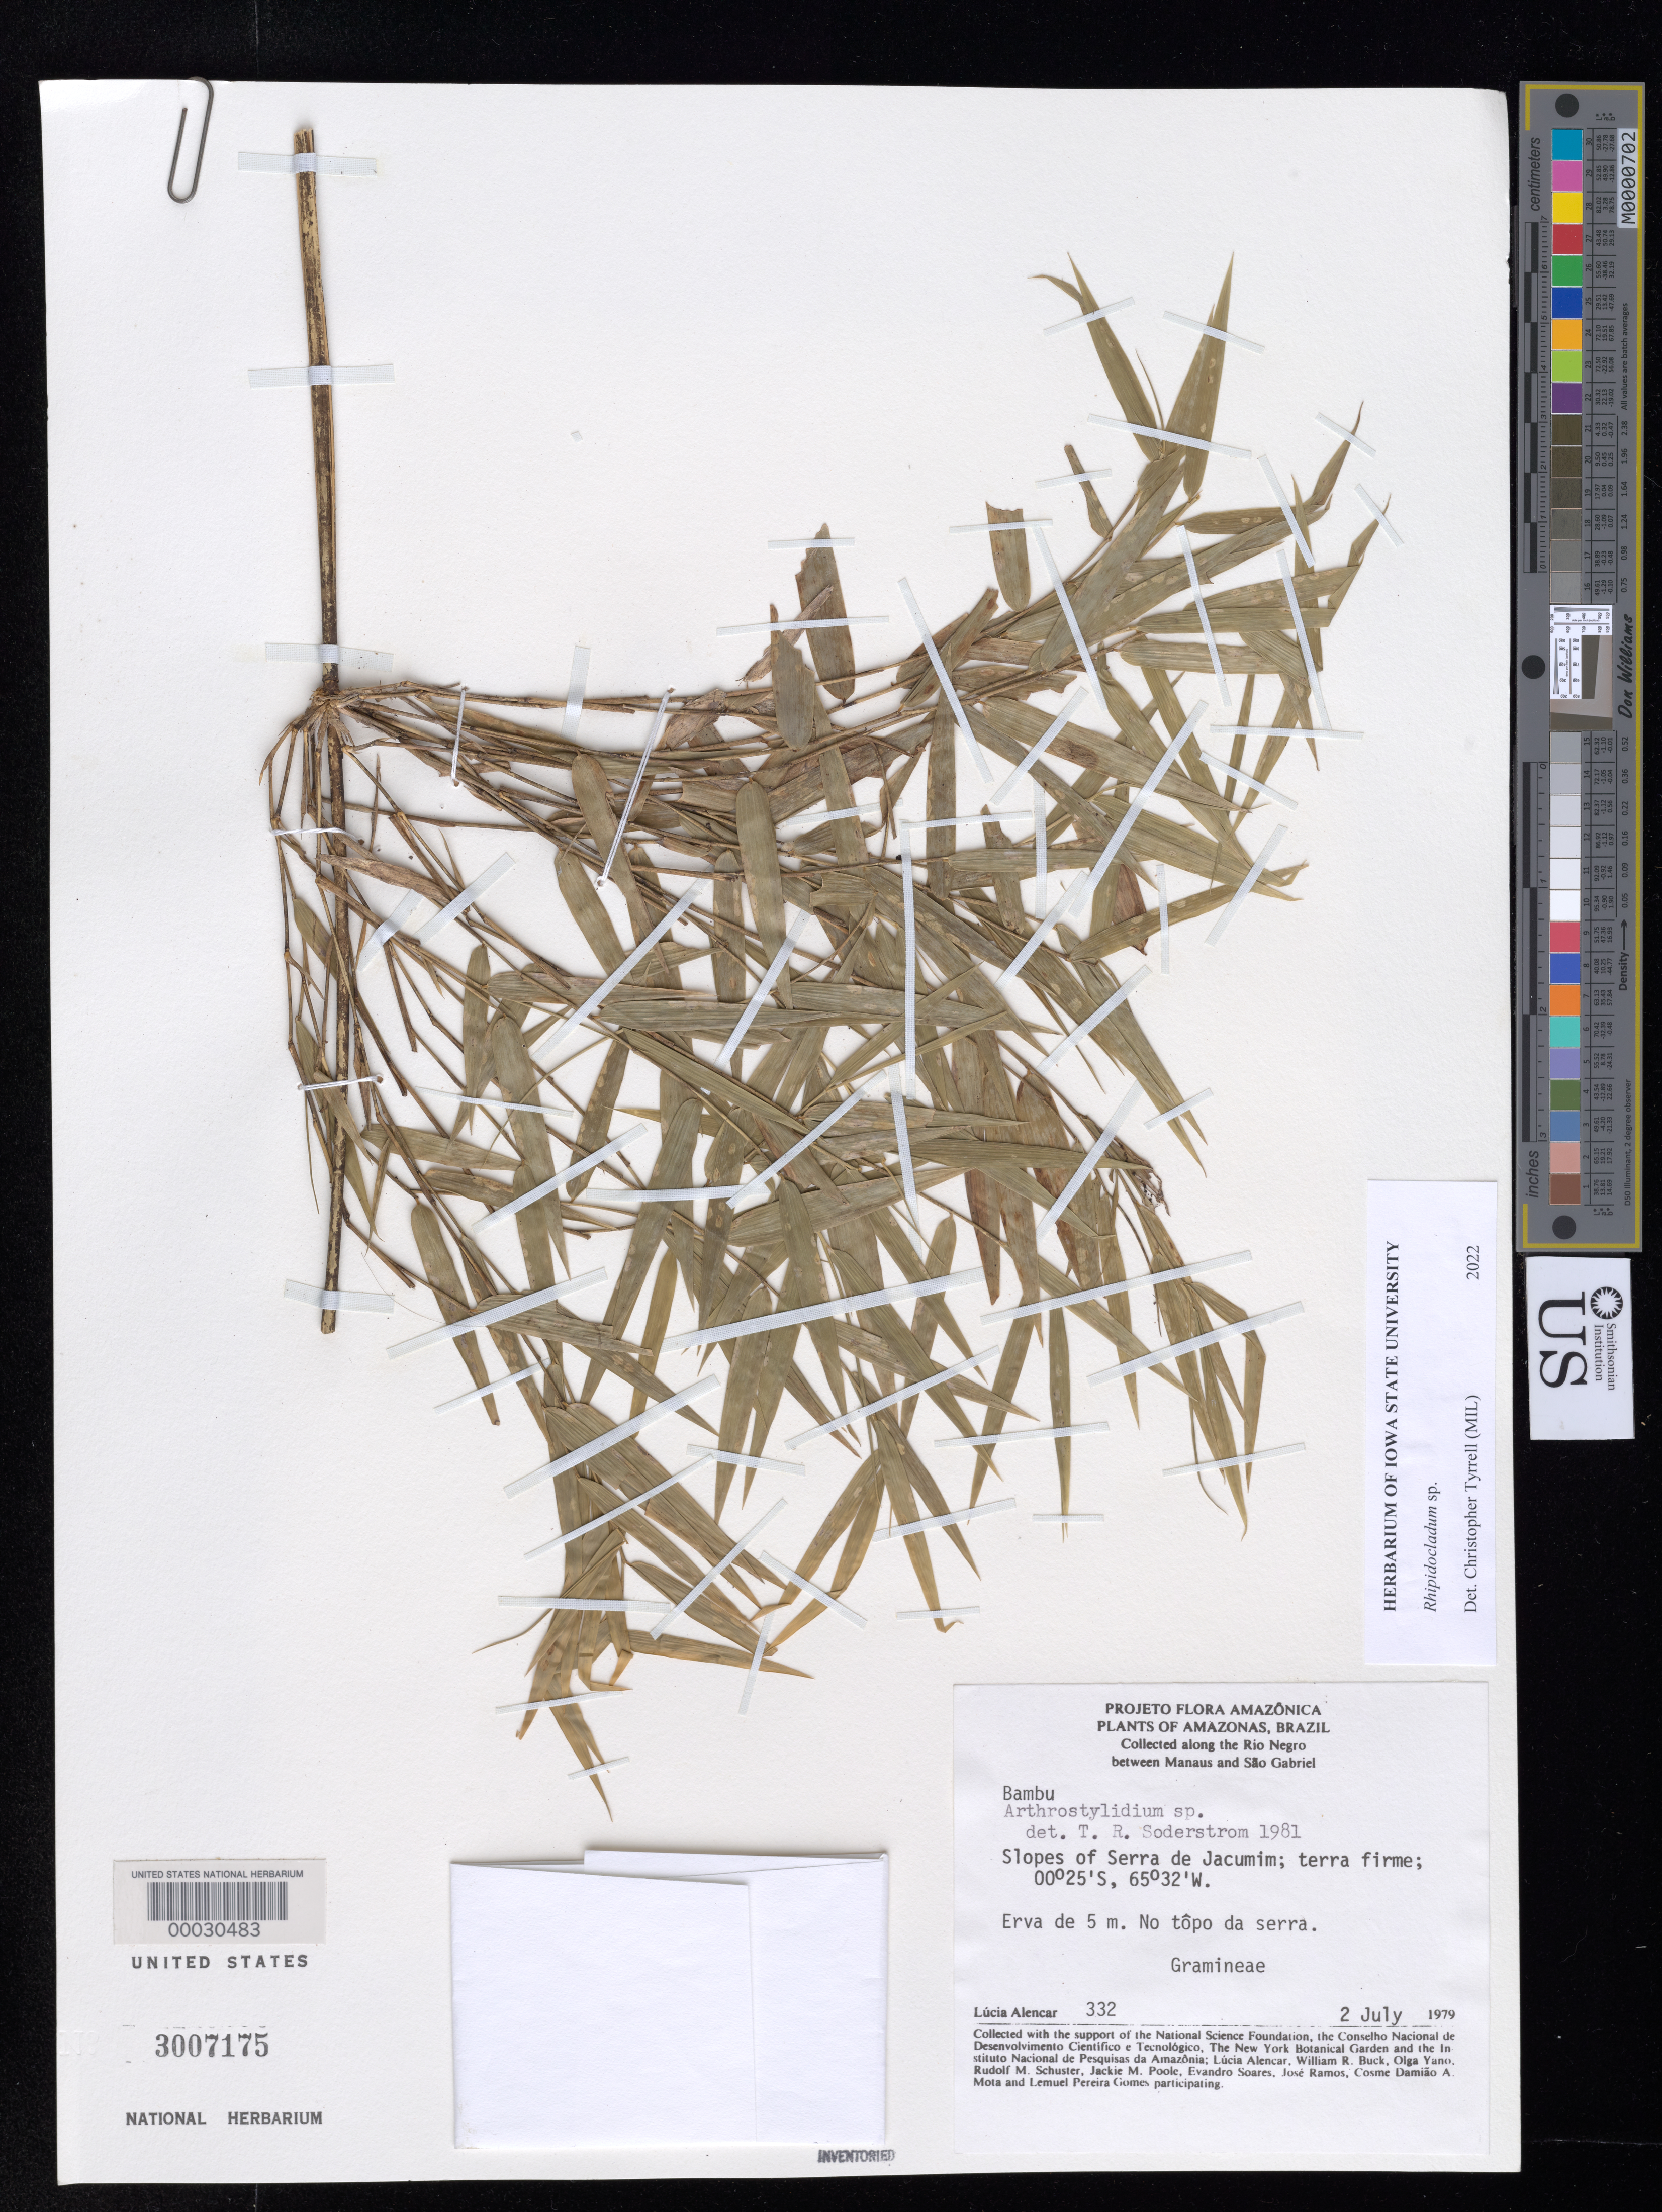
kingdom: Plantae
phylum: Tracheophyta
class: Liliopsida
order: Poales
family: Poaceae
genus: Rhipidocladum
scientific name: Rhipidocladum sp.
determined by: Tyrrell, Christopher D., (MIL), Milwaukee Public Museum (UNITED STATES)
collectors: L. Alencar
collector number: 332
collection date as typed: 02 Jul 1979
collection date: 1979-07-02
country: Brazil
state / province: Amazonas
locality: Rio negro between manaus and sao gabriel, serra de jacumim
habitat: Terra firme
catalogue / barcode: US 3007175